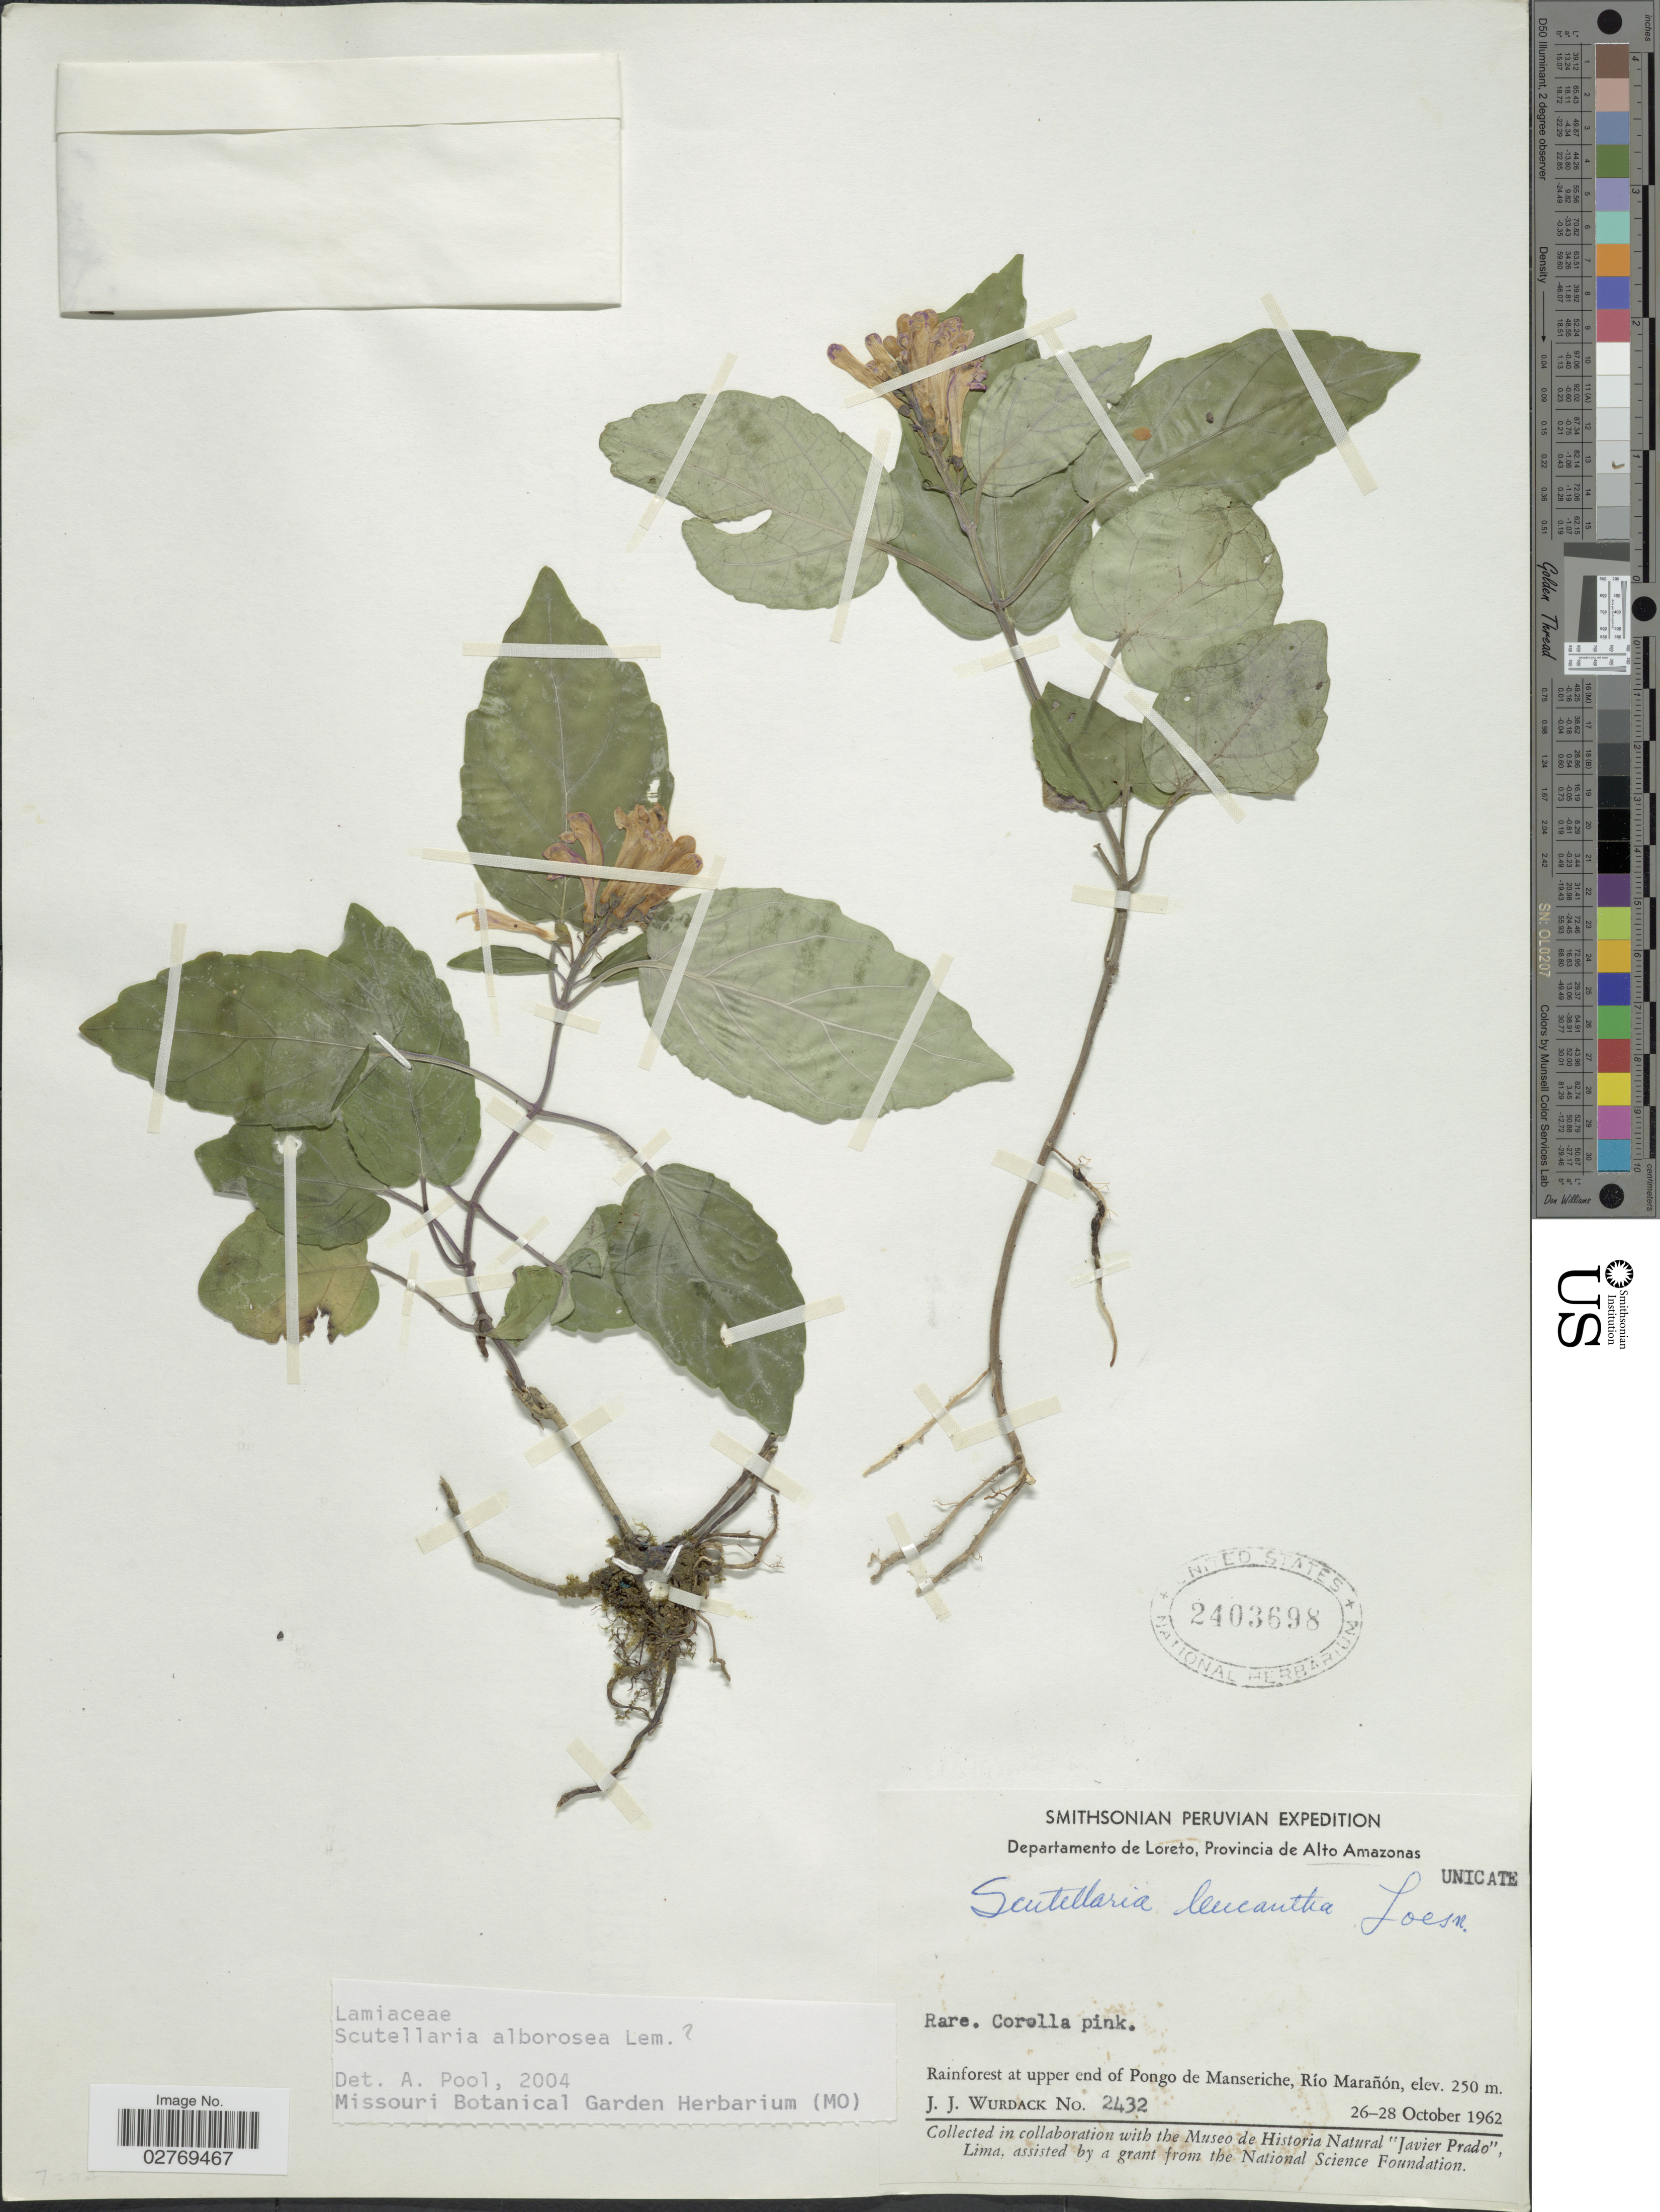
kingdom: Plantae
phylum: Tracheophyta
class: Magnoliopsida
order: Lamiales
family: Lamiaceae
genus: Scutellaria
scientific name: Scutellaria alborosea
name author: Lem.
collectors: J. J. Wurdack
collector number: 2432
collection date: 1962-10-26/1962-10-28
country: Peru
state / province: Loreto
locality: Departamento de Loreto, Provincia de Alto Amazonas. Rainforest at upper end of Pongo de Manseriche, Río Marañón.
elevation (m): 250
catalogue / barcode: US 2403698